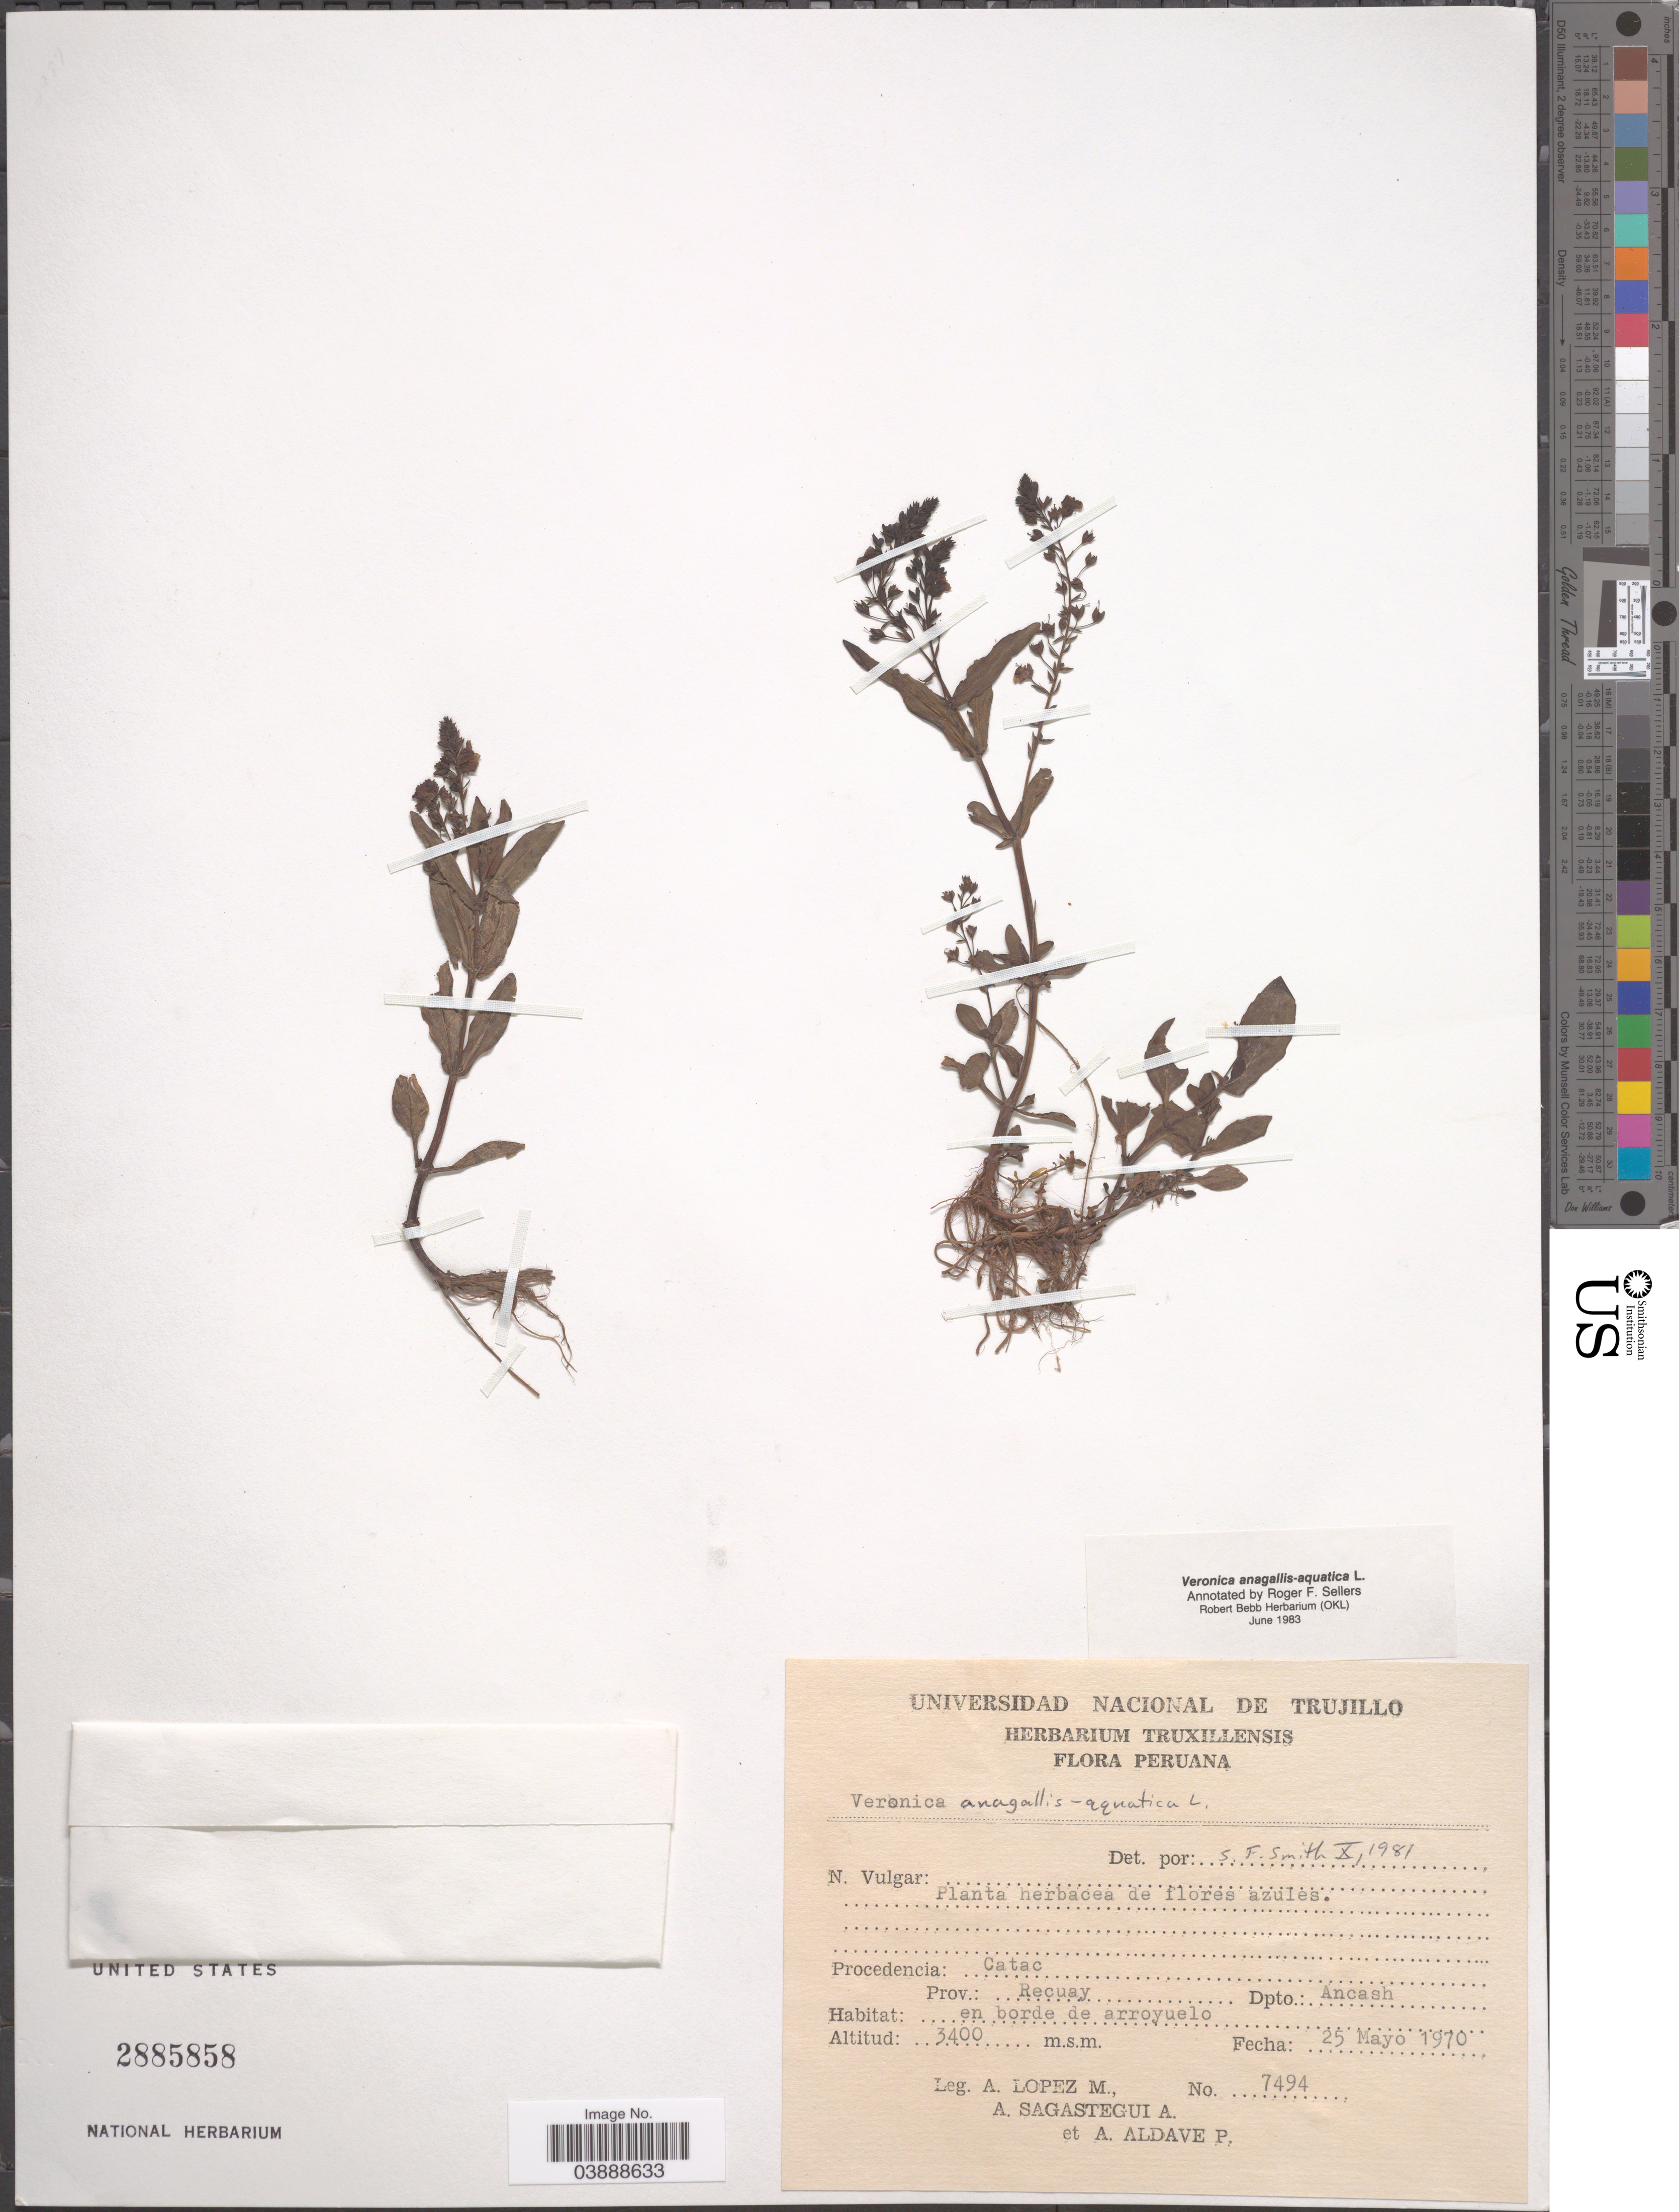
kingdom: Plantae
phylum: Tracheophyta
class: Magnoliopsida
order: Lamiales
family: Plantaginaceae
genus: Veronica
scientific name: Veronica anagallis-aquatica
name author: L.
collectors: A. López M., A. Sagástegui A. & A. Aldave P.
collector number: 7494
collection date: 1970-05-25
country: Peru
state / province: Ancash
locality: Catac. Prov. Recuay. Dpto. Ancash.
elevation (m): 3400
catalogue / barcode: US 2885858